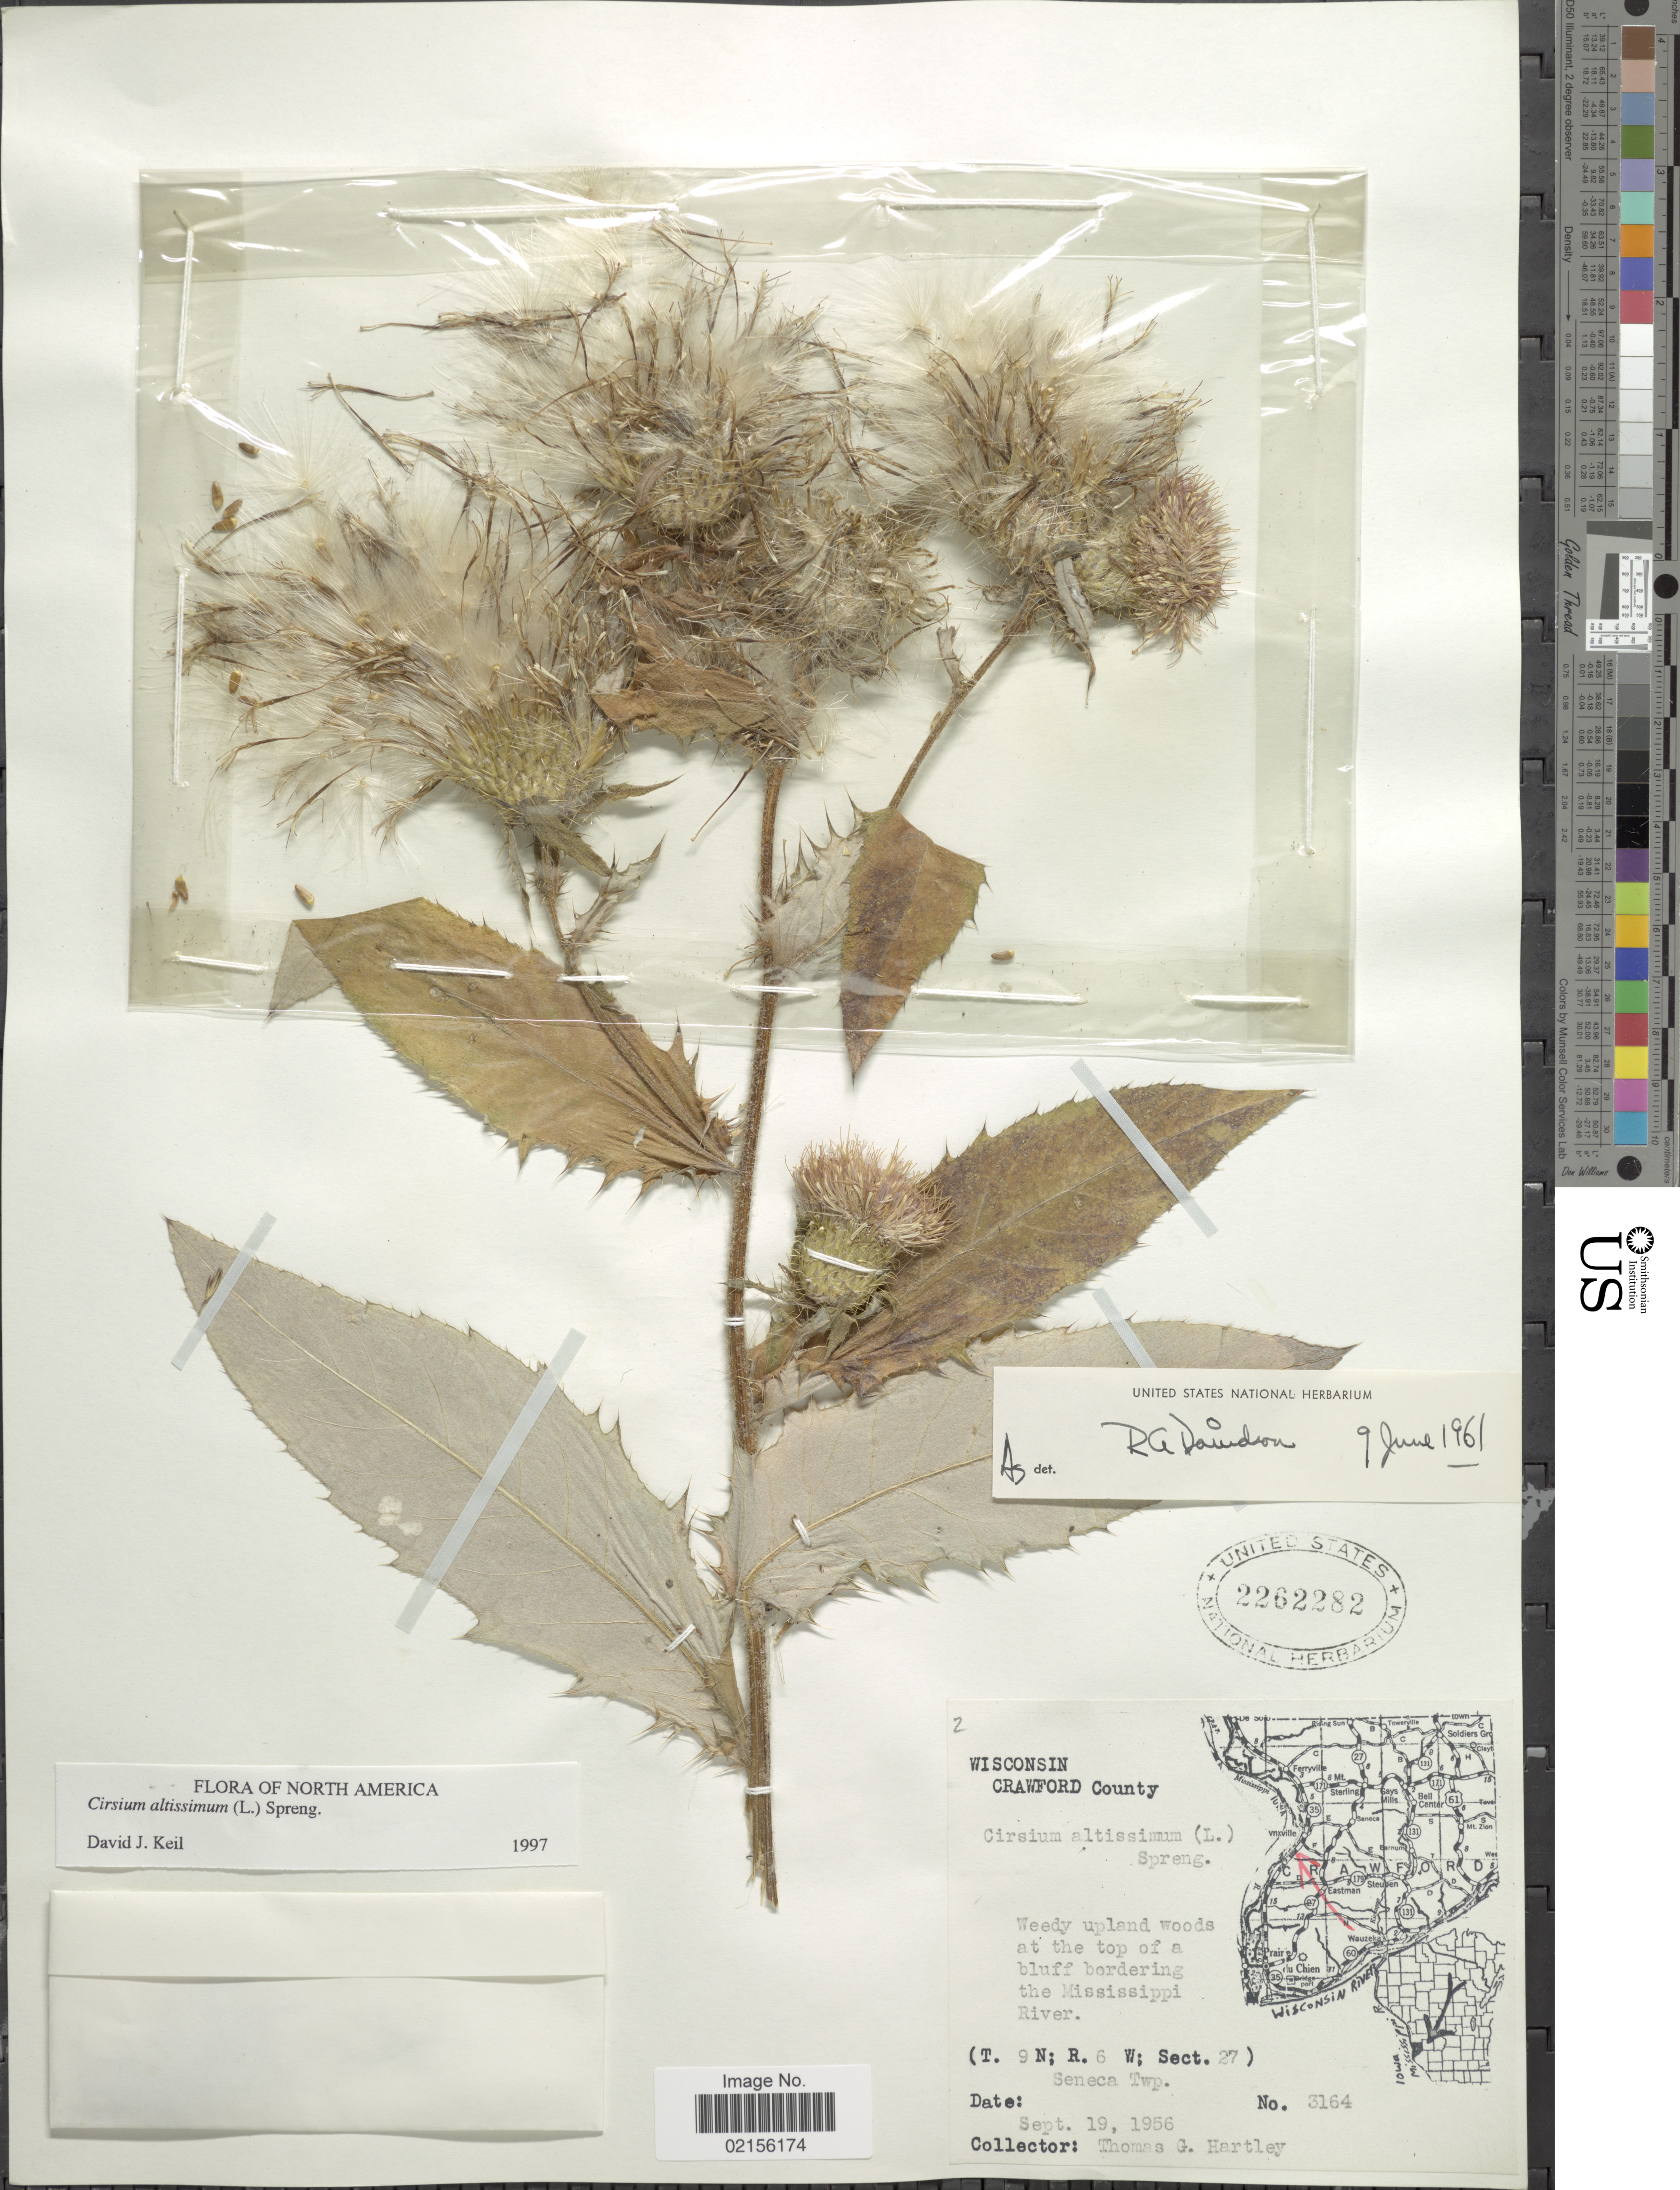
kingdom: Plantae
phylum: Tracheophyta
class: Magnoliopsida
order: Asterales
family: Asteraceae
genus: Cirsium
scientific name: Cirsium altissimum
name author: (L.) Spreng.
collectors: T. G. Hartley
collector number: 3164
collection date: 1956-09-19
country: United States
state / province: Wisconsin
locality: Crawford County, Weedy upland woods at the top of a bluff bordering the Mississippi River (T. 9N; R. W; Sect 27) Seneca Twp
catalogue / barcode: US 2262282